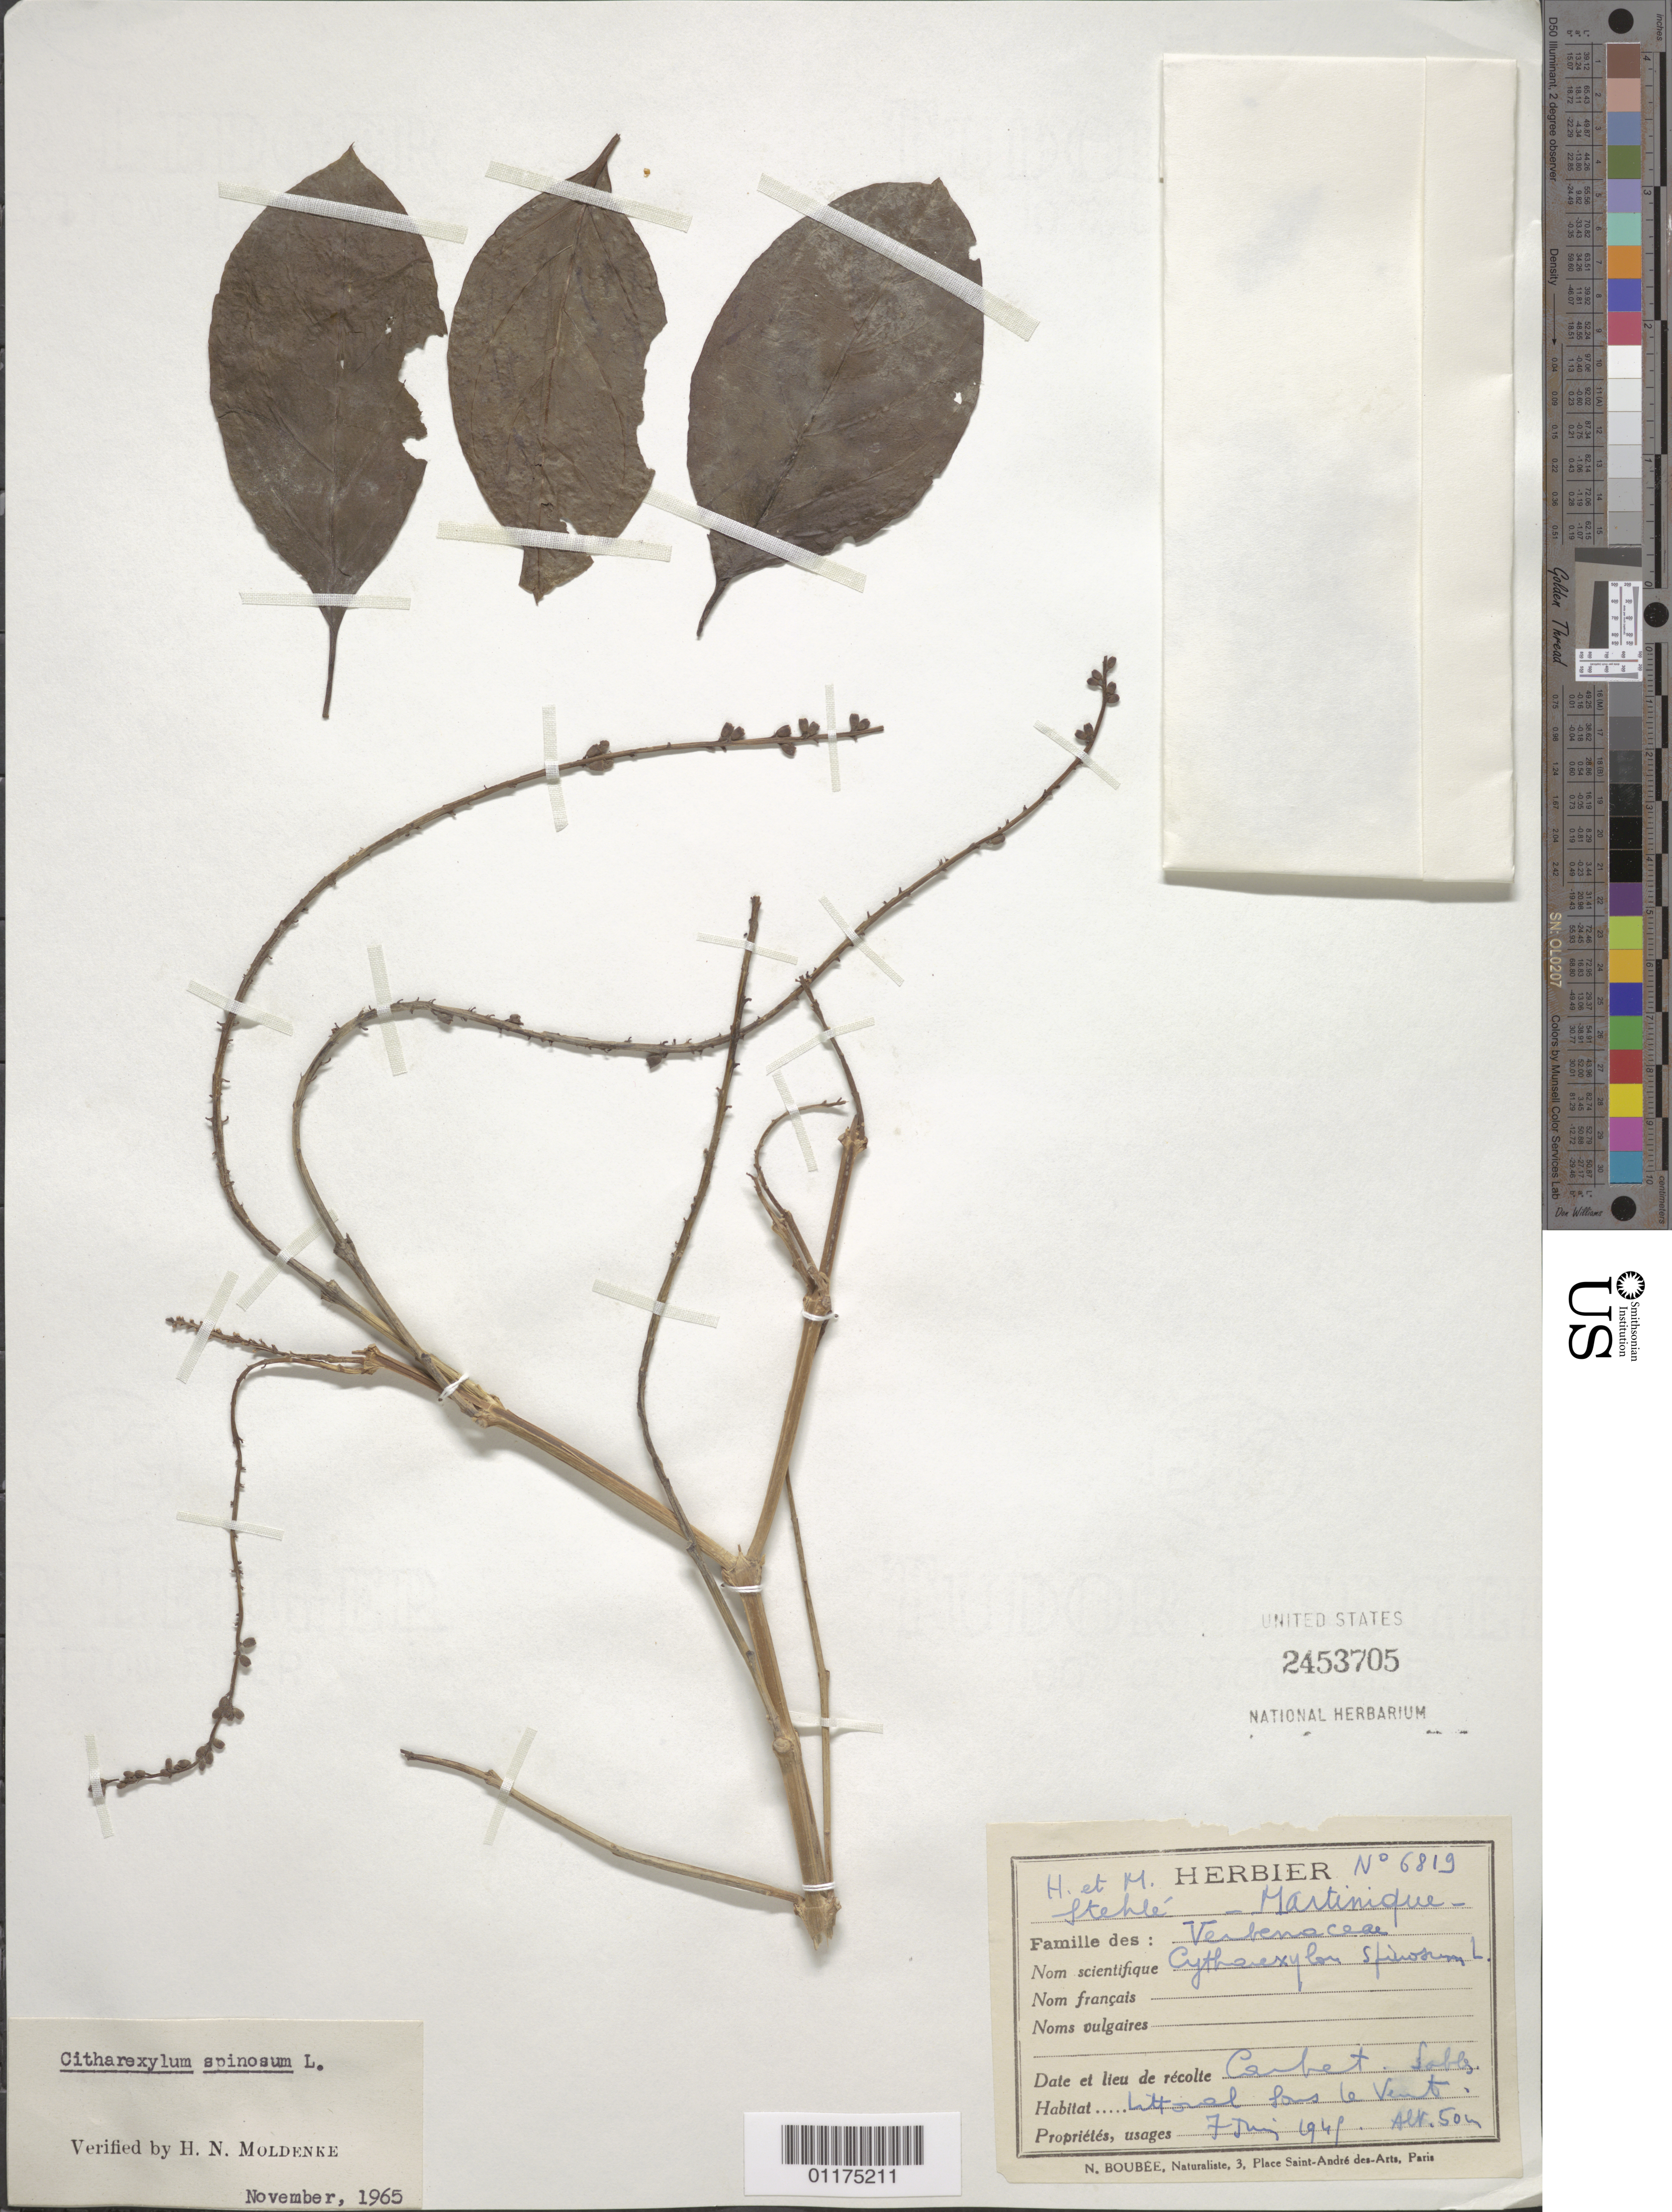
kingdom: Plantae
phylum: Tracheophyta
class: Magnoliopsida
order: Lamiales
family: Verbenaceae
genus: Citharexylum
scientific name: Citharexylum spinosum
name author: L.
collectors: H. Stehlé & M. Stehlé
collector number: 6819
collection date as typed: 04 Jul 1949 or 07 Jun 1949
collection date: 1949-06-07 or 1949-07-04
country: Martinique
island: Martinique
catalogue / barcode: US 2453705